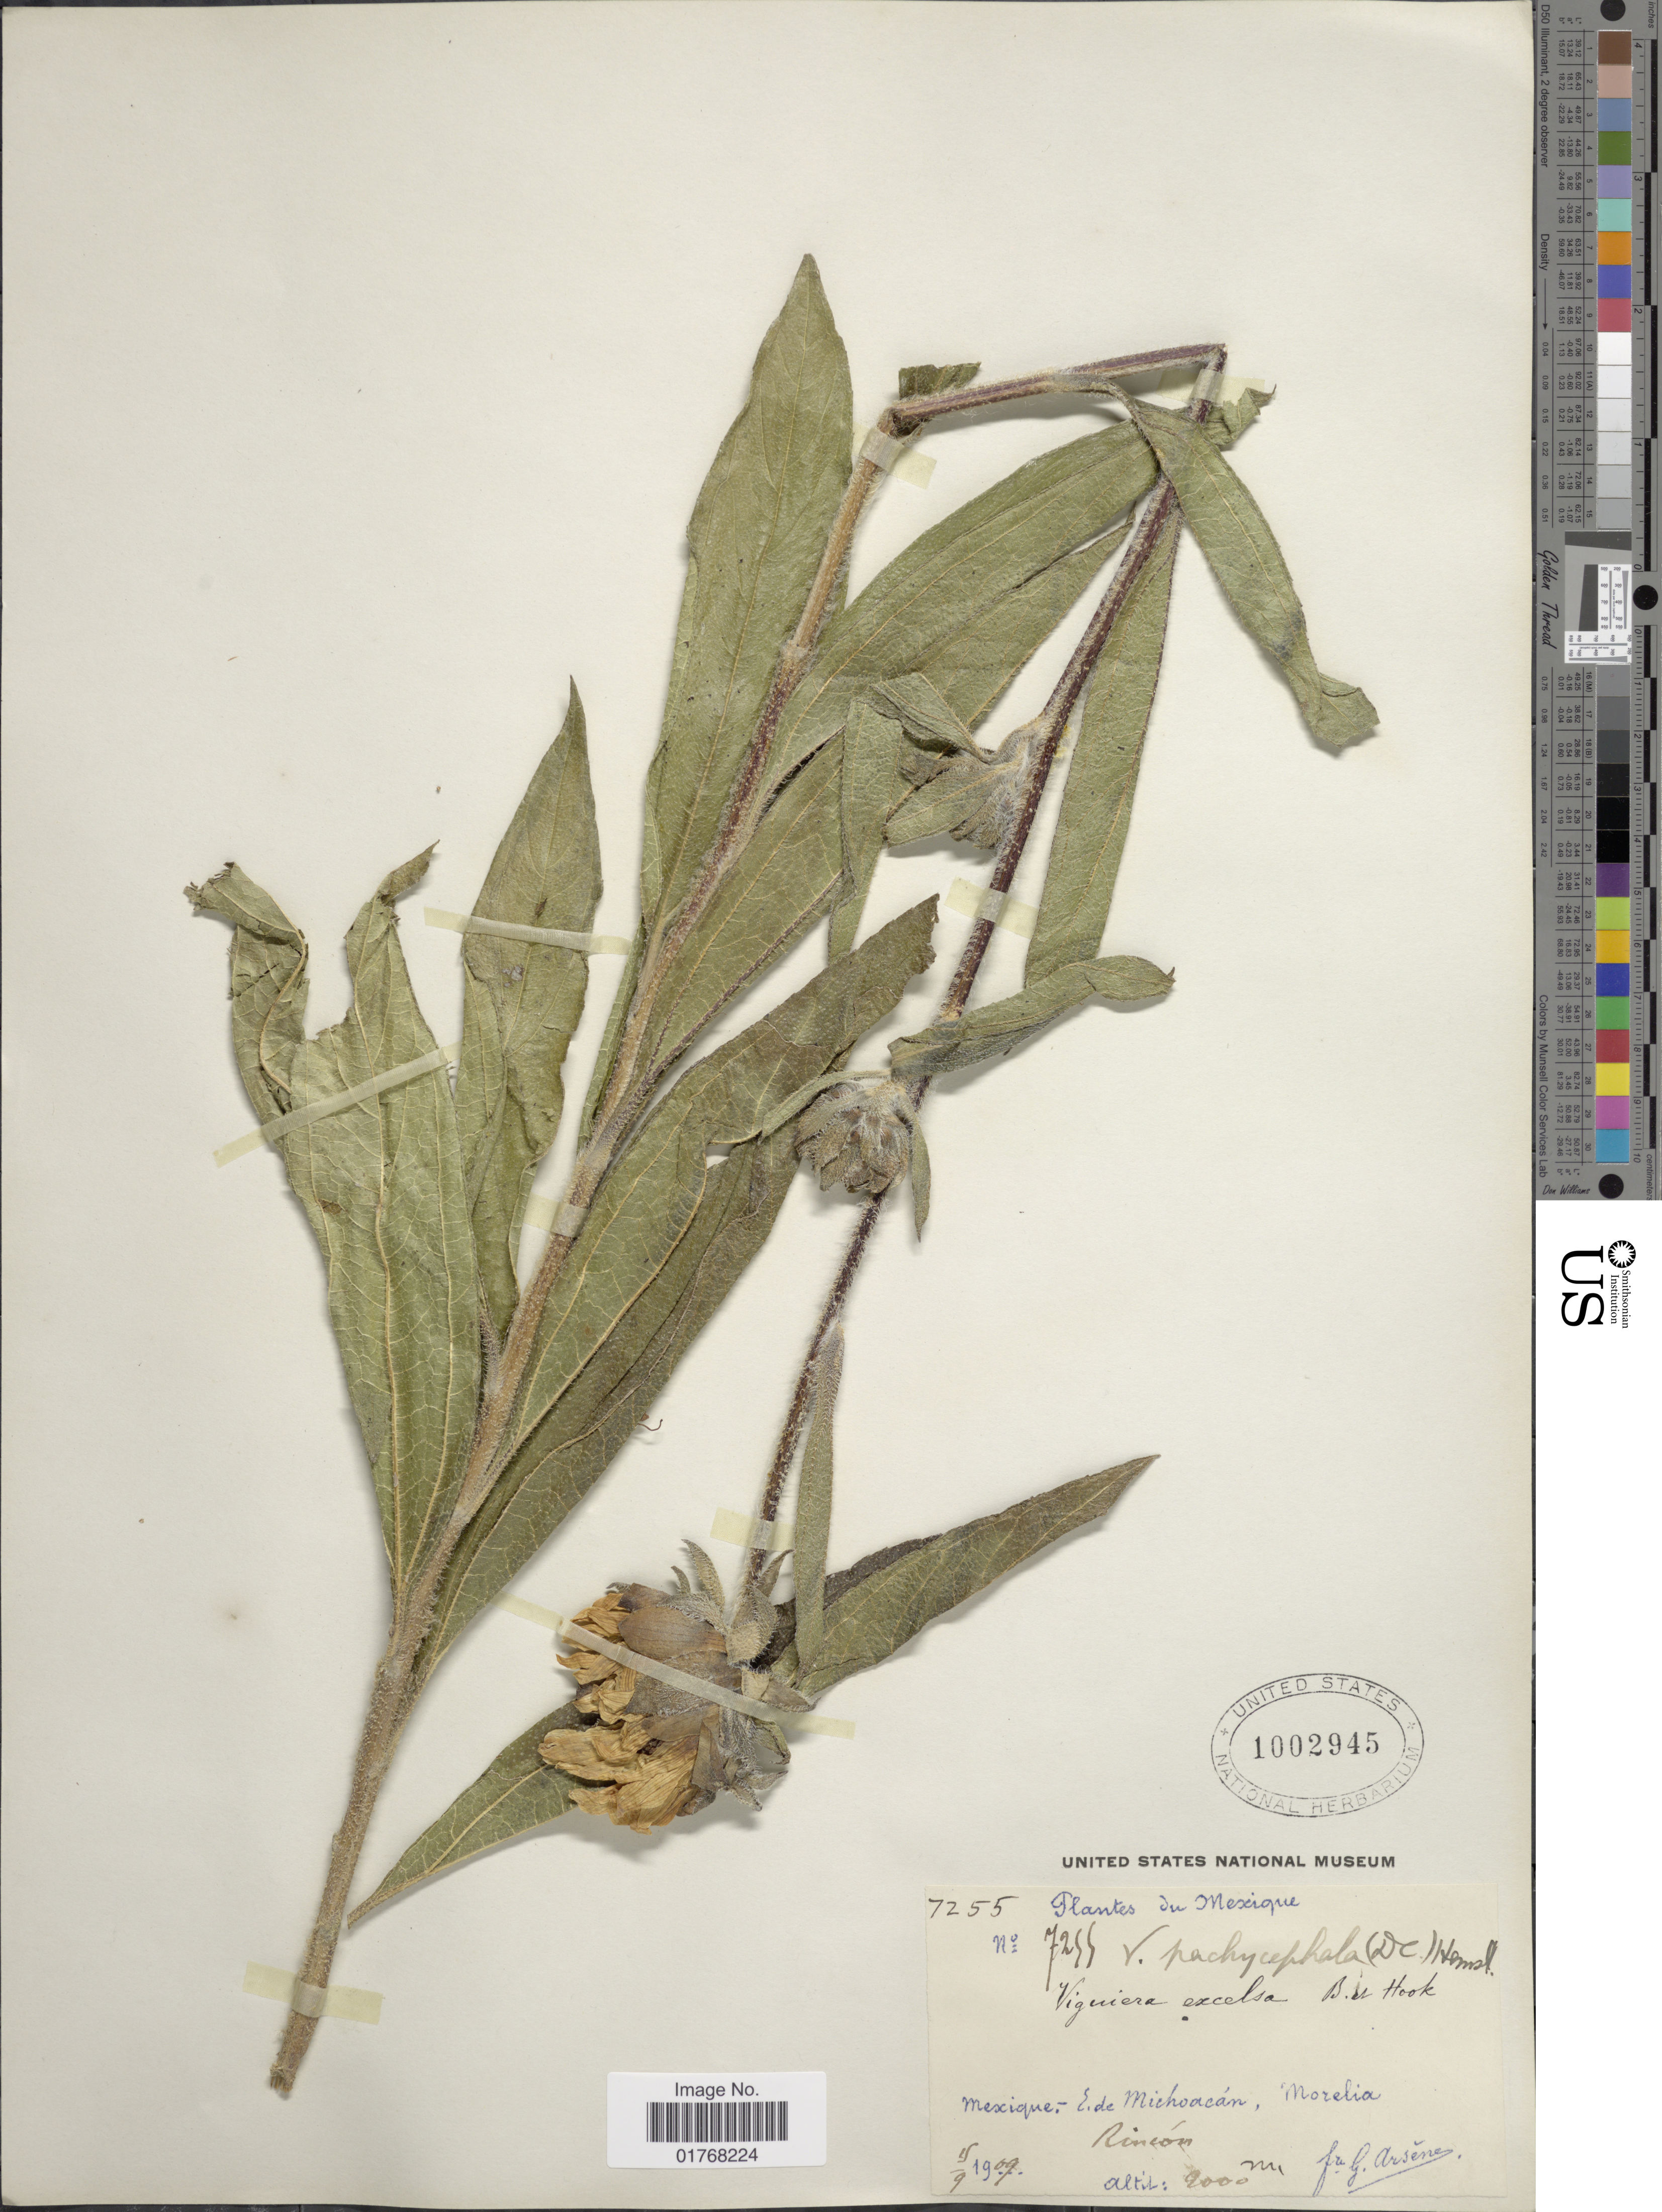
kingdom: Plantae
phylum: Tracheophyta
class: Magnoliopsida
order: Asterales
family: Asteraceae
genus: Viguiera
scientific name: Viguiera pachycephala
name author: (DC.) Hemsl.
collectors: Bro. G. Arsène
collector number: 7255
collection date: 1909-09-15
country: Mexico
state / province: Michoacán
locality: Morelia, Rincón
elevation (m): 2000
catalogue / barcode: US 1002945